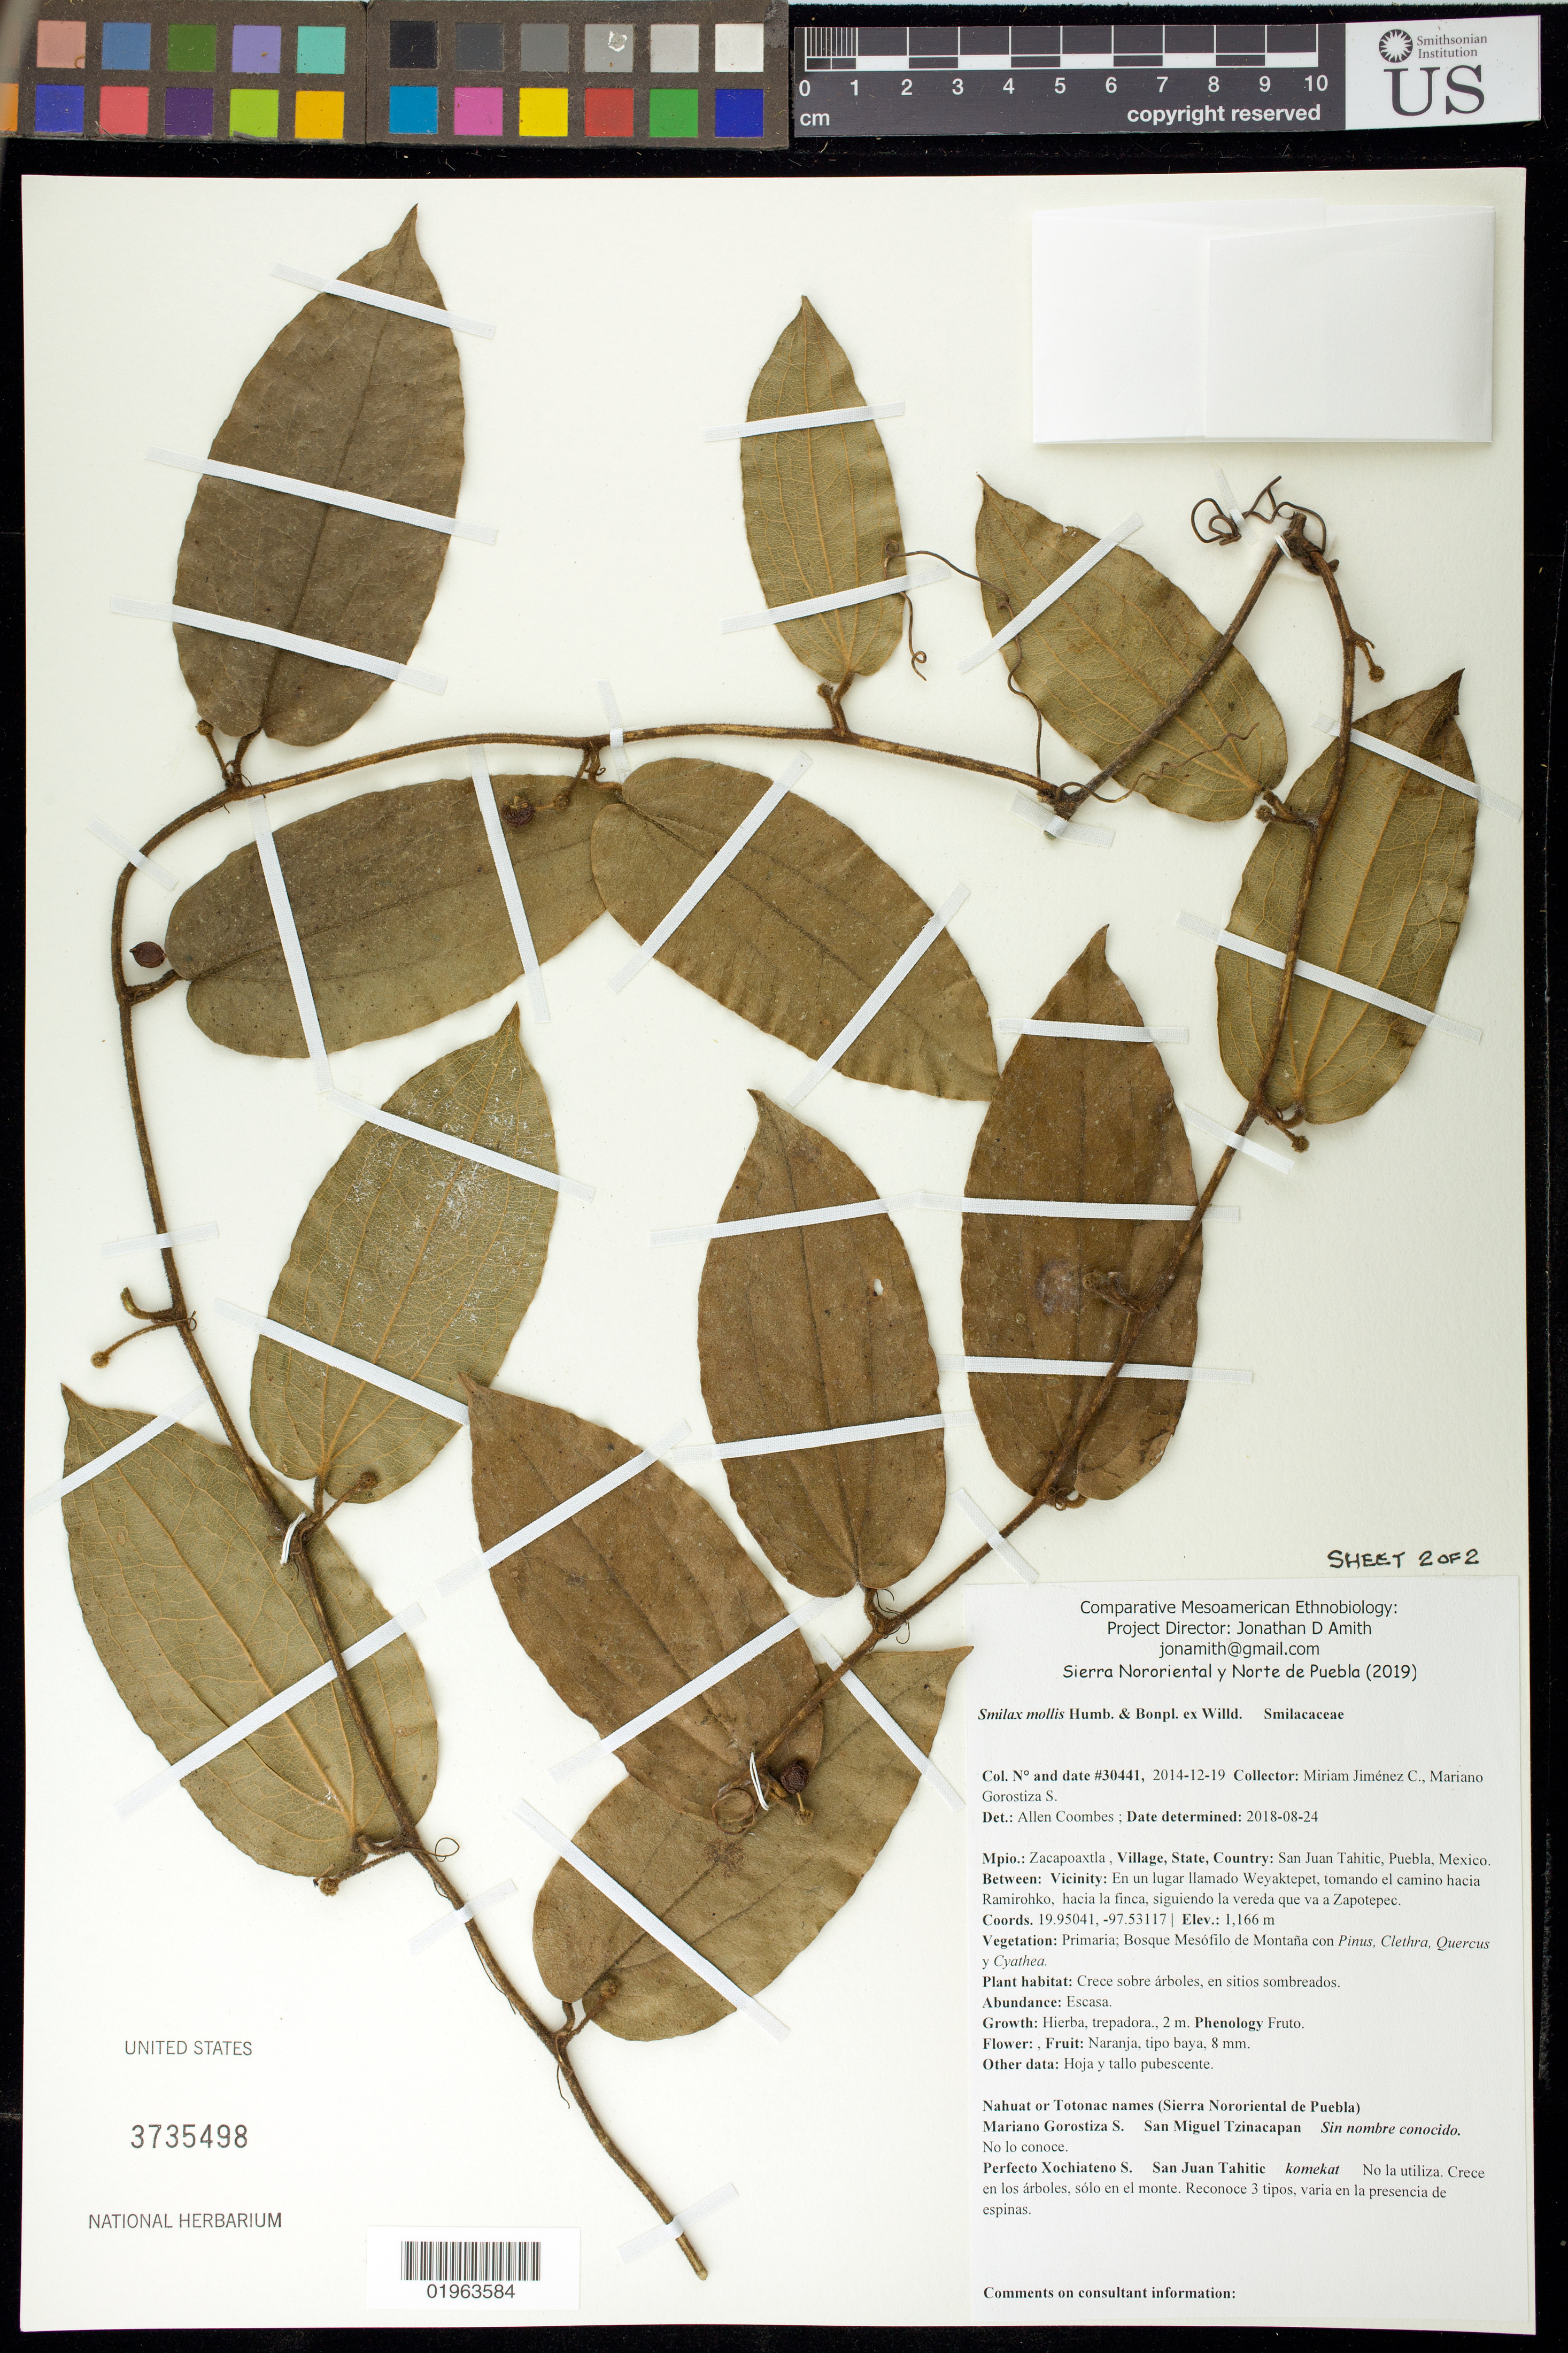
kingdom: Plantae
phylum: Tracheophyta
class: Liliopsida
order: Liliales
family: Smilacaceae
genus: Smilax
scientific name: Smilax mollis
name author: Humb. & Bonpl. ex Willd.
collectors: M. Jimenez & M. Salazar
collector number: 30441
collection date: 2014-12-19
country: Mexico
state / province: Puebla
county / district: Zacapoaxtla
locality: San Juan Tahitic, En un lugar llamado Weyaktepet, tomando el camino hacia Ramirohko, hacia la finca, siguiendo la vereda que va a Zapotepec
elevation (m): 1166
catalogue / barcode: US 3735498